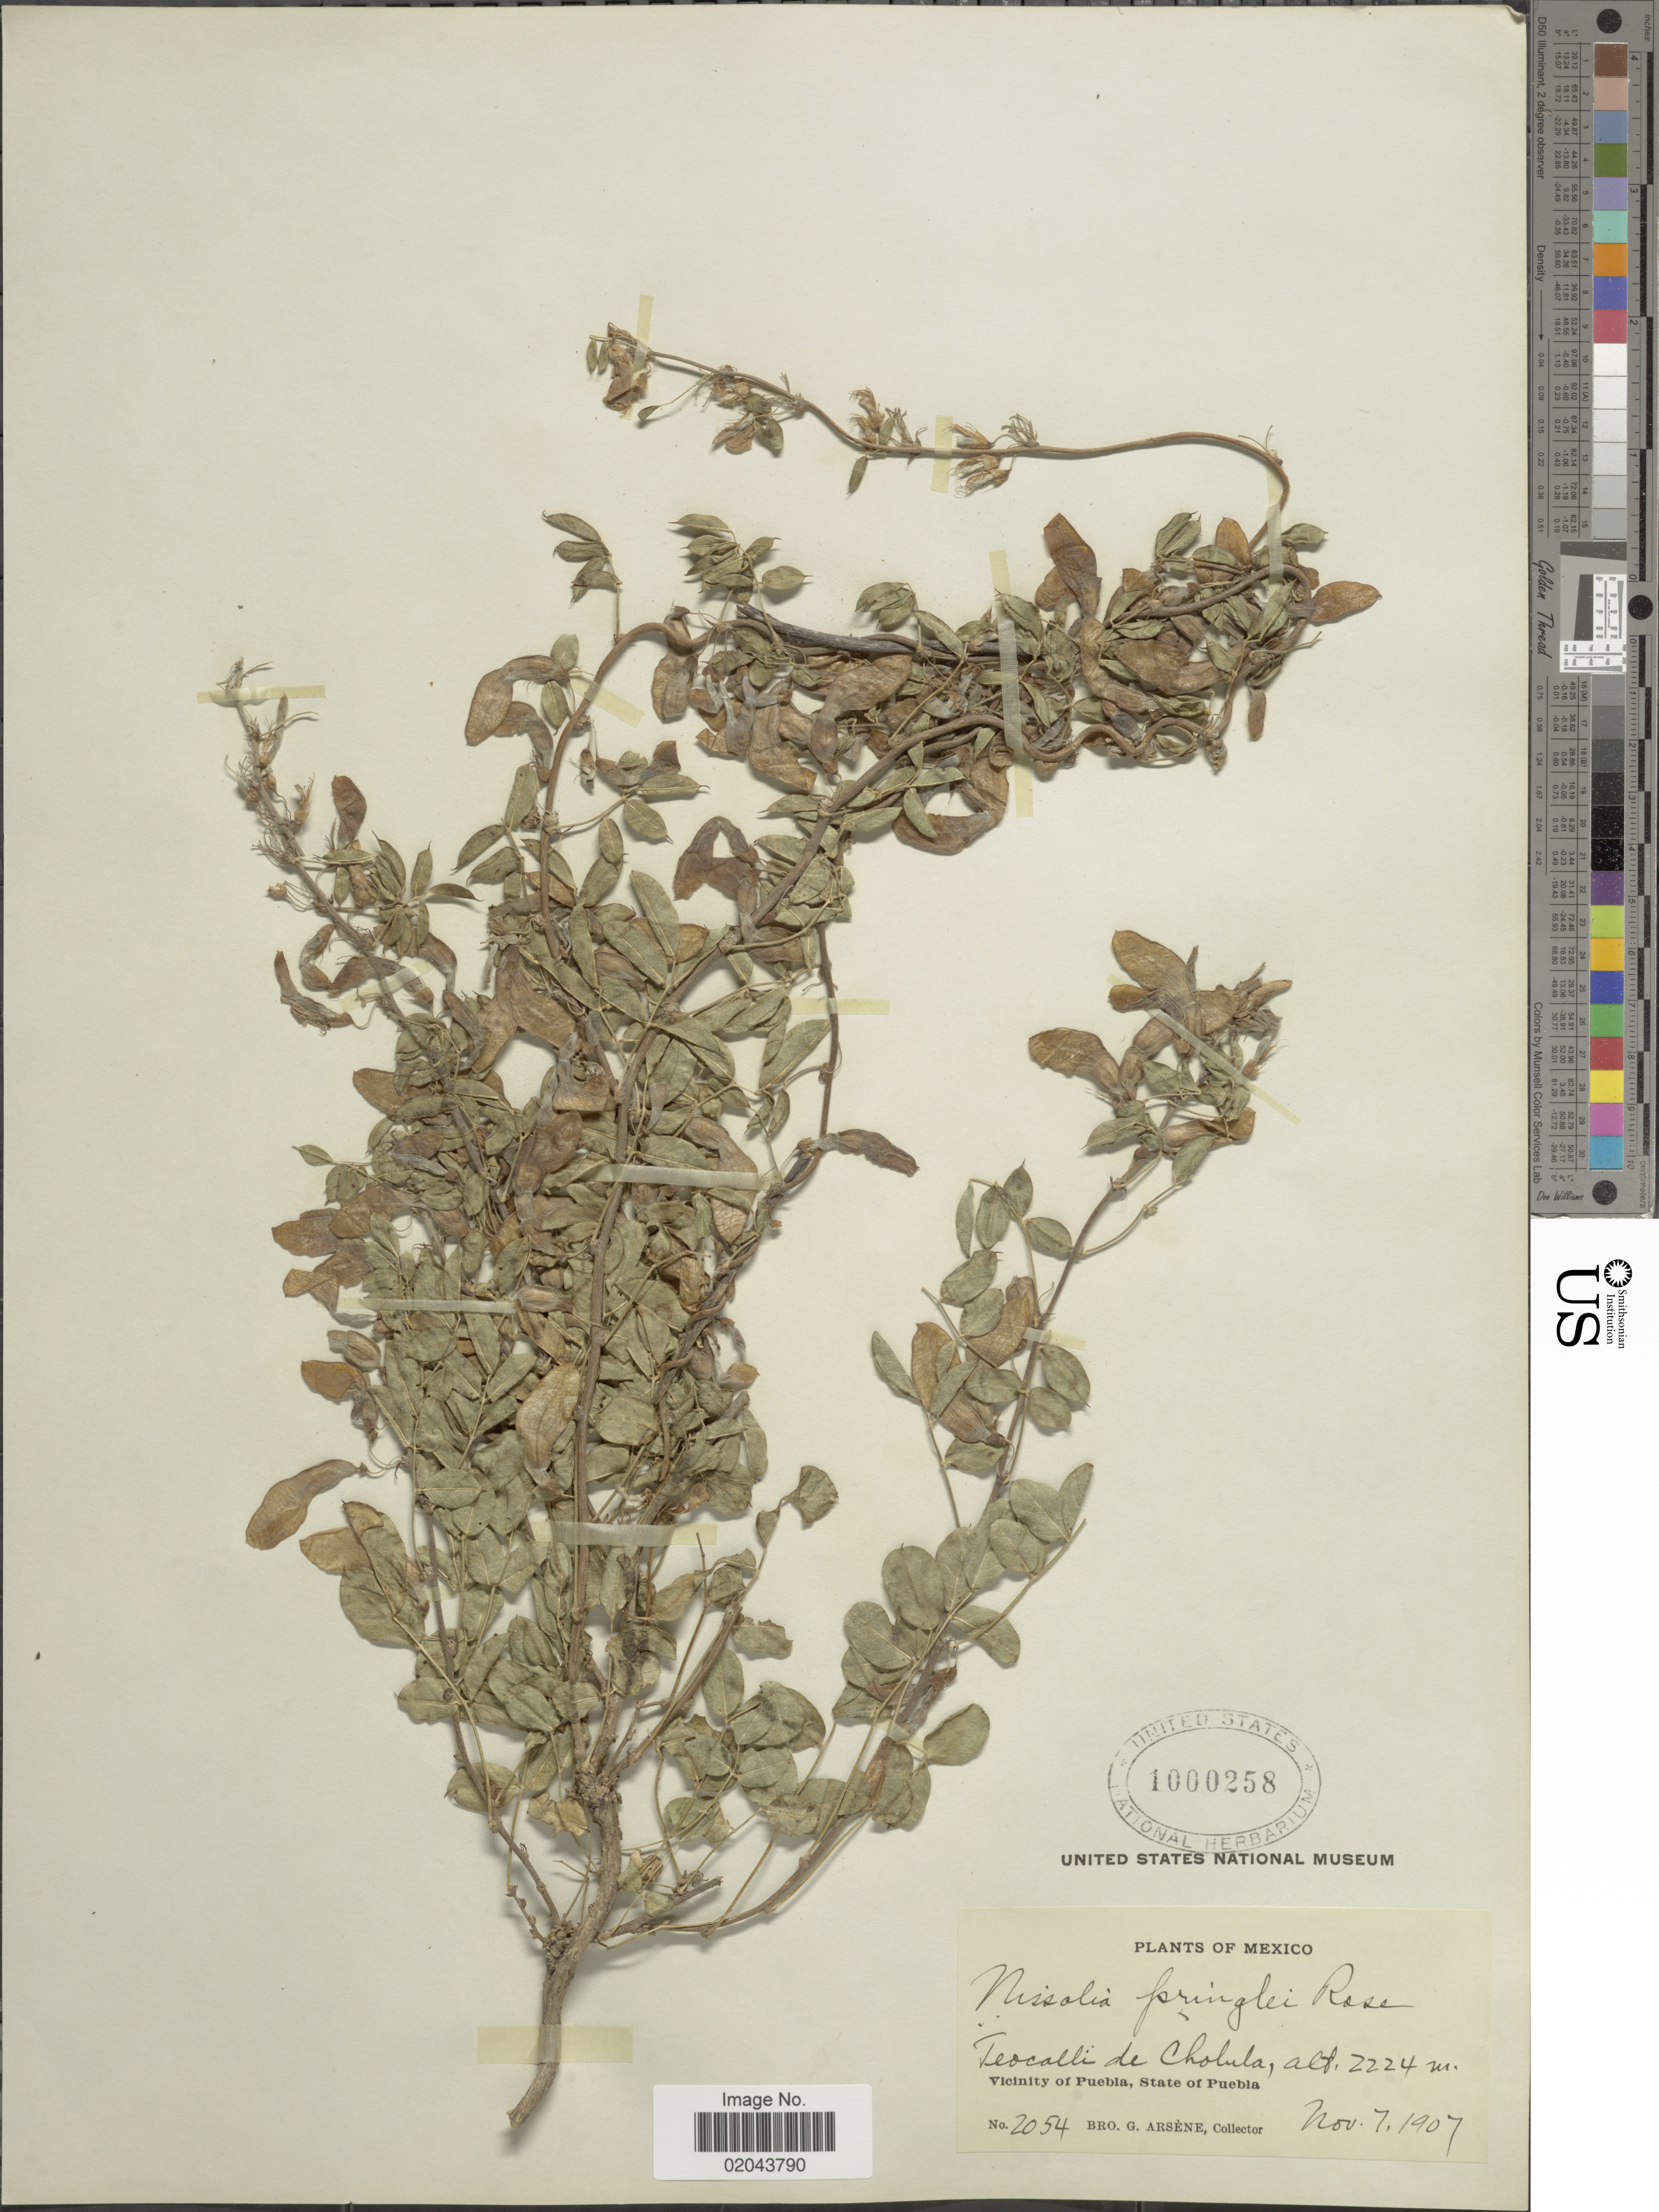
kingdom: Plantae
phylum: Tracheophyta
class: Magnoliopsida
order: Fabales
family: Fabaceae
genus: Nissolia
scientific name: Nissolia pringlei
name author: Rose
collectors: Bro. G. Arsène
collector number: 2054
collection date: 1907-11-07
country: Mexico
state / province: Puebla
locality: Teocalli de Cholula, vicinity of Puebla.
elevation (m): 2224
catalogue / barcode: US 1000258